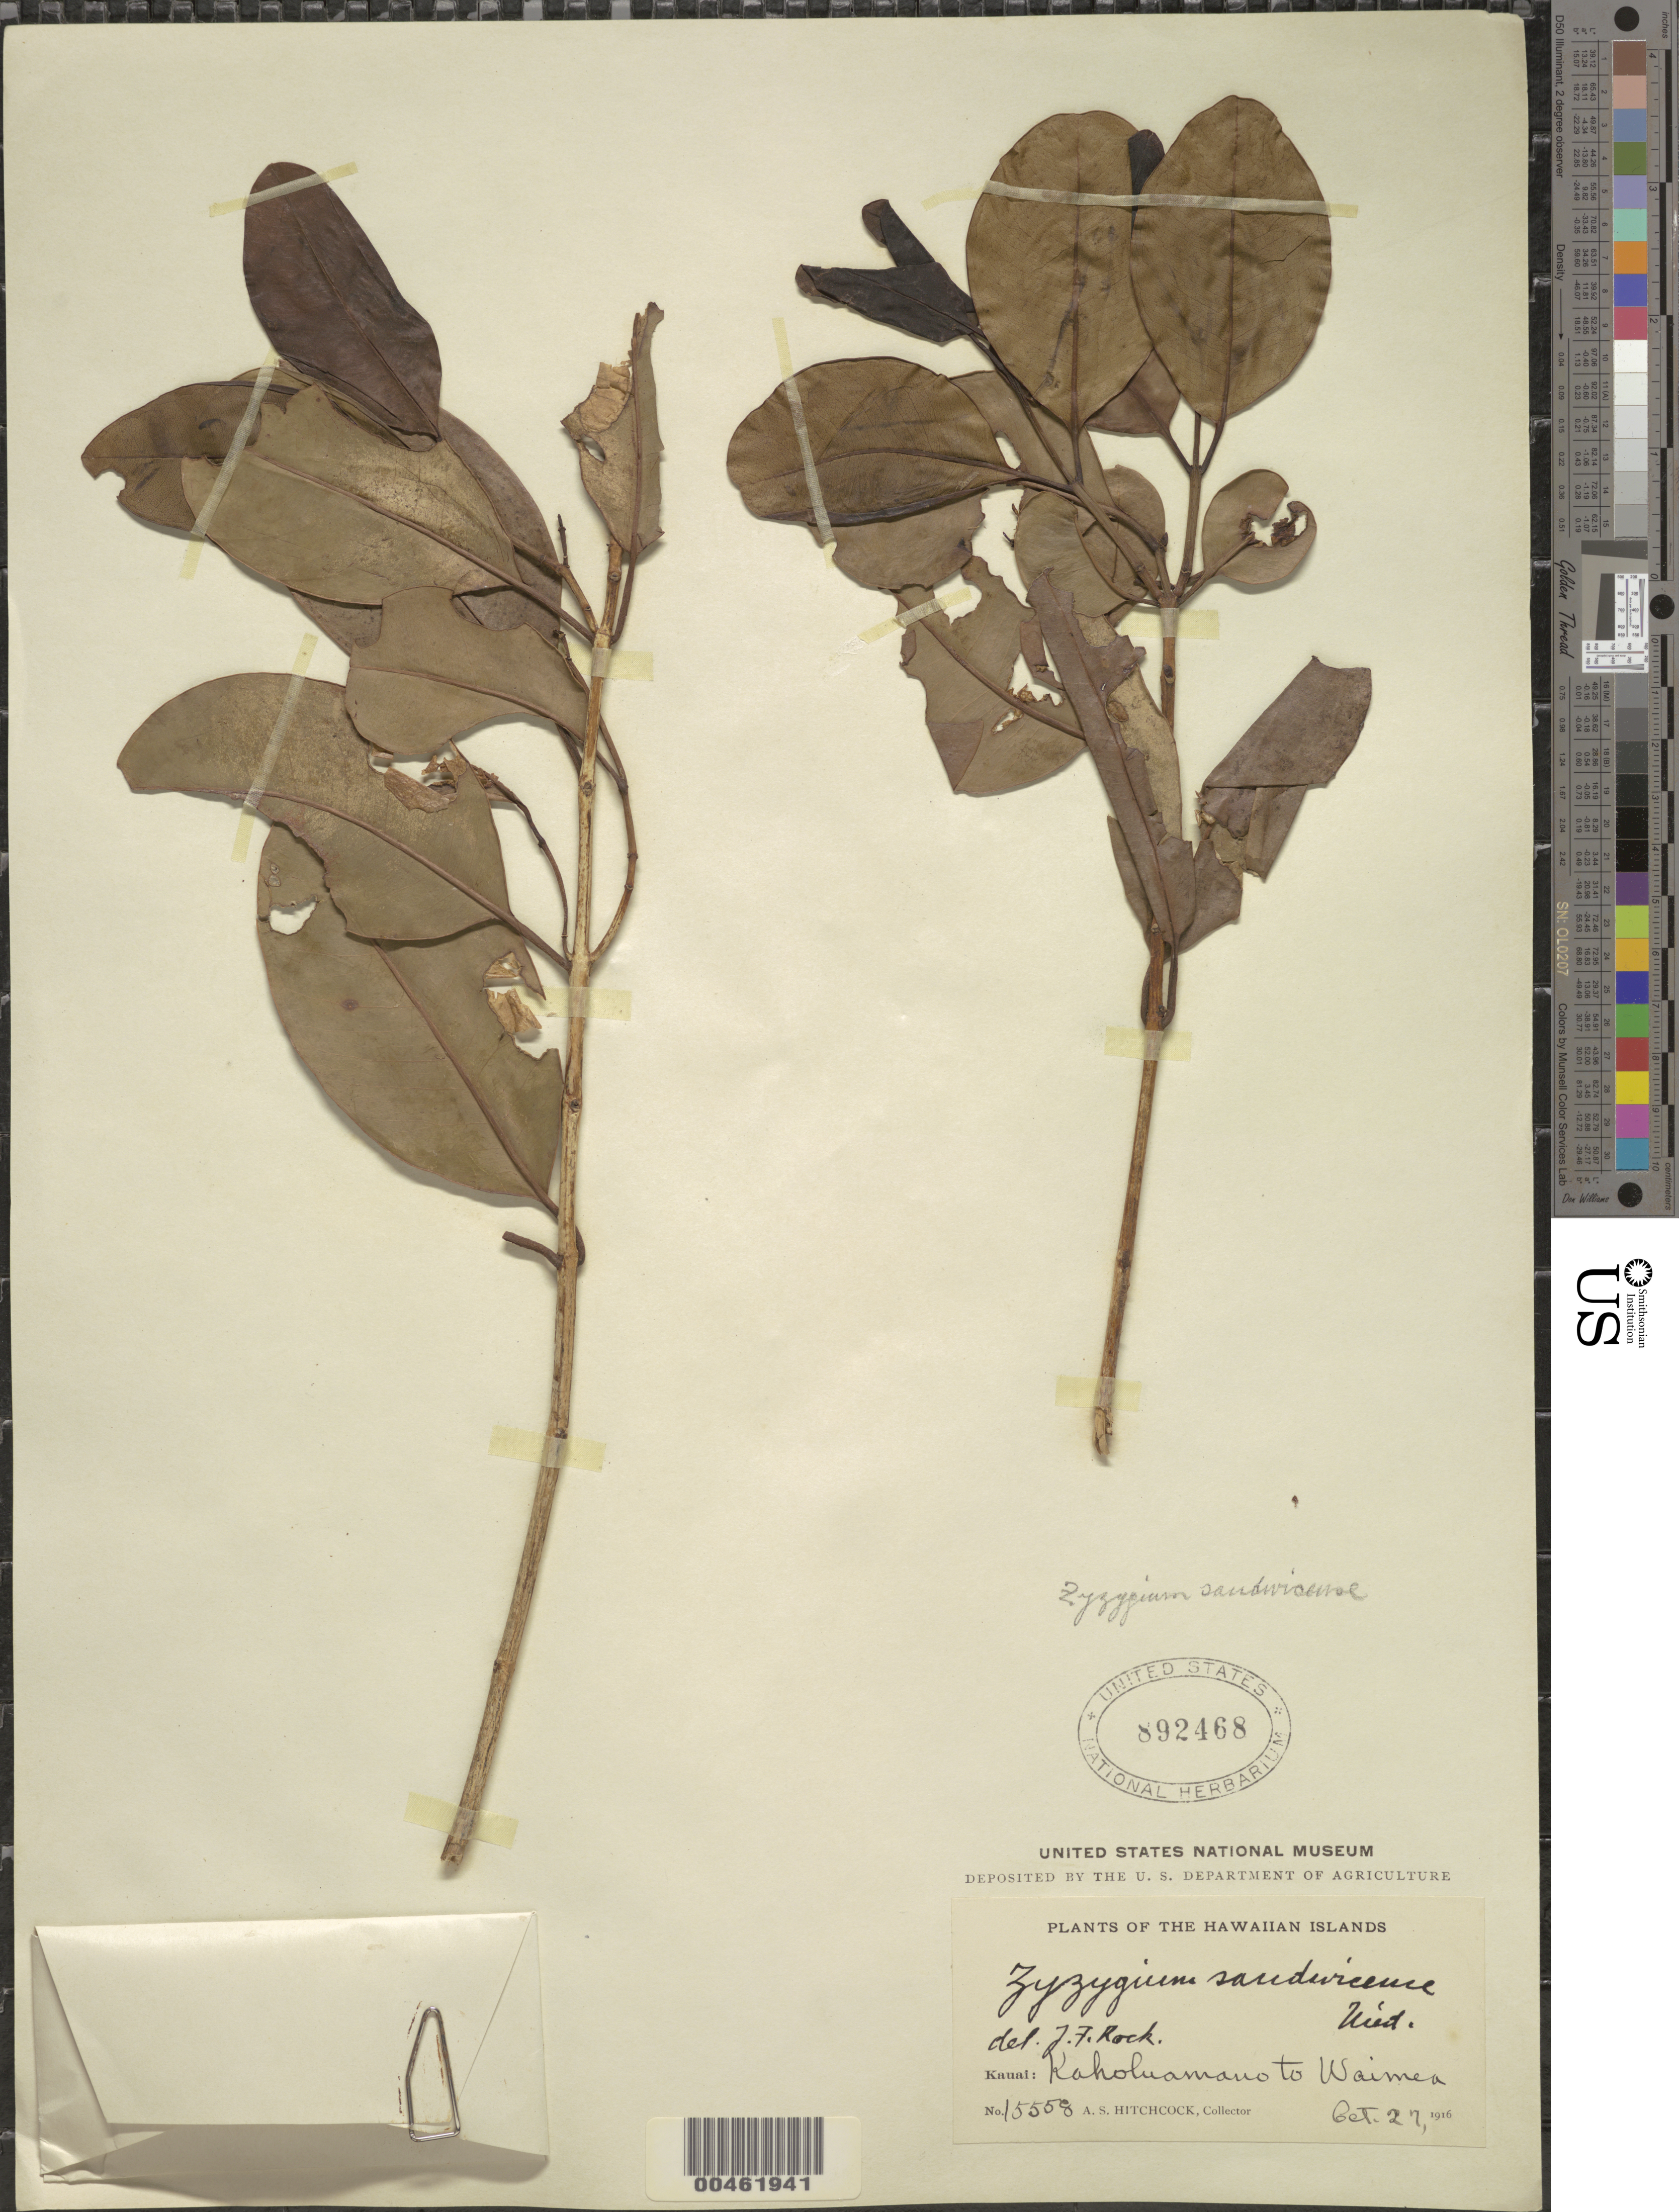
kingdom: Plantae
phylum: Tracheophyta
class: Magnoliopsida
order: Myrtales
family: Myrtaceae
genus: Syzygium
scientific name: Syzygium sandwicense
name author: (A. Gray) Müll. Stuttg.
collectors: A. S. Hitchcock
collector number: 15558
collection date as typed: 27 Oct 1916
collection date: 1916-10-27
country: United States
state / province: Hawaii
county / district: Kauai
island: Kaua'i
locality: Kaholuamano to Waimea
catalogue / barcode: US 892468